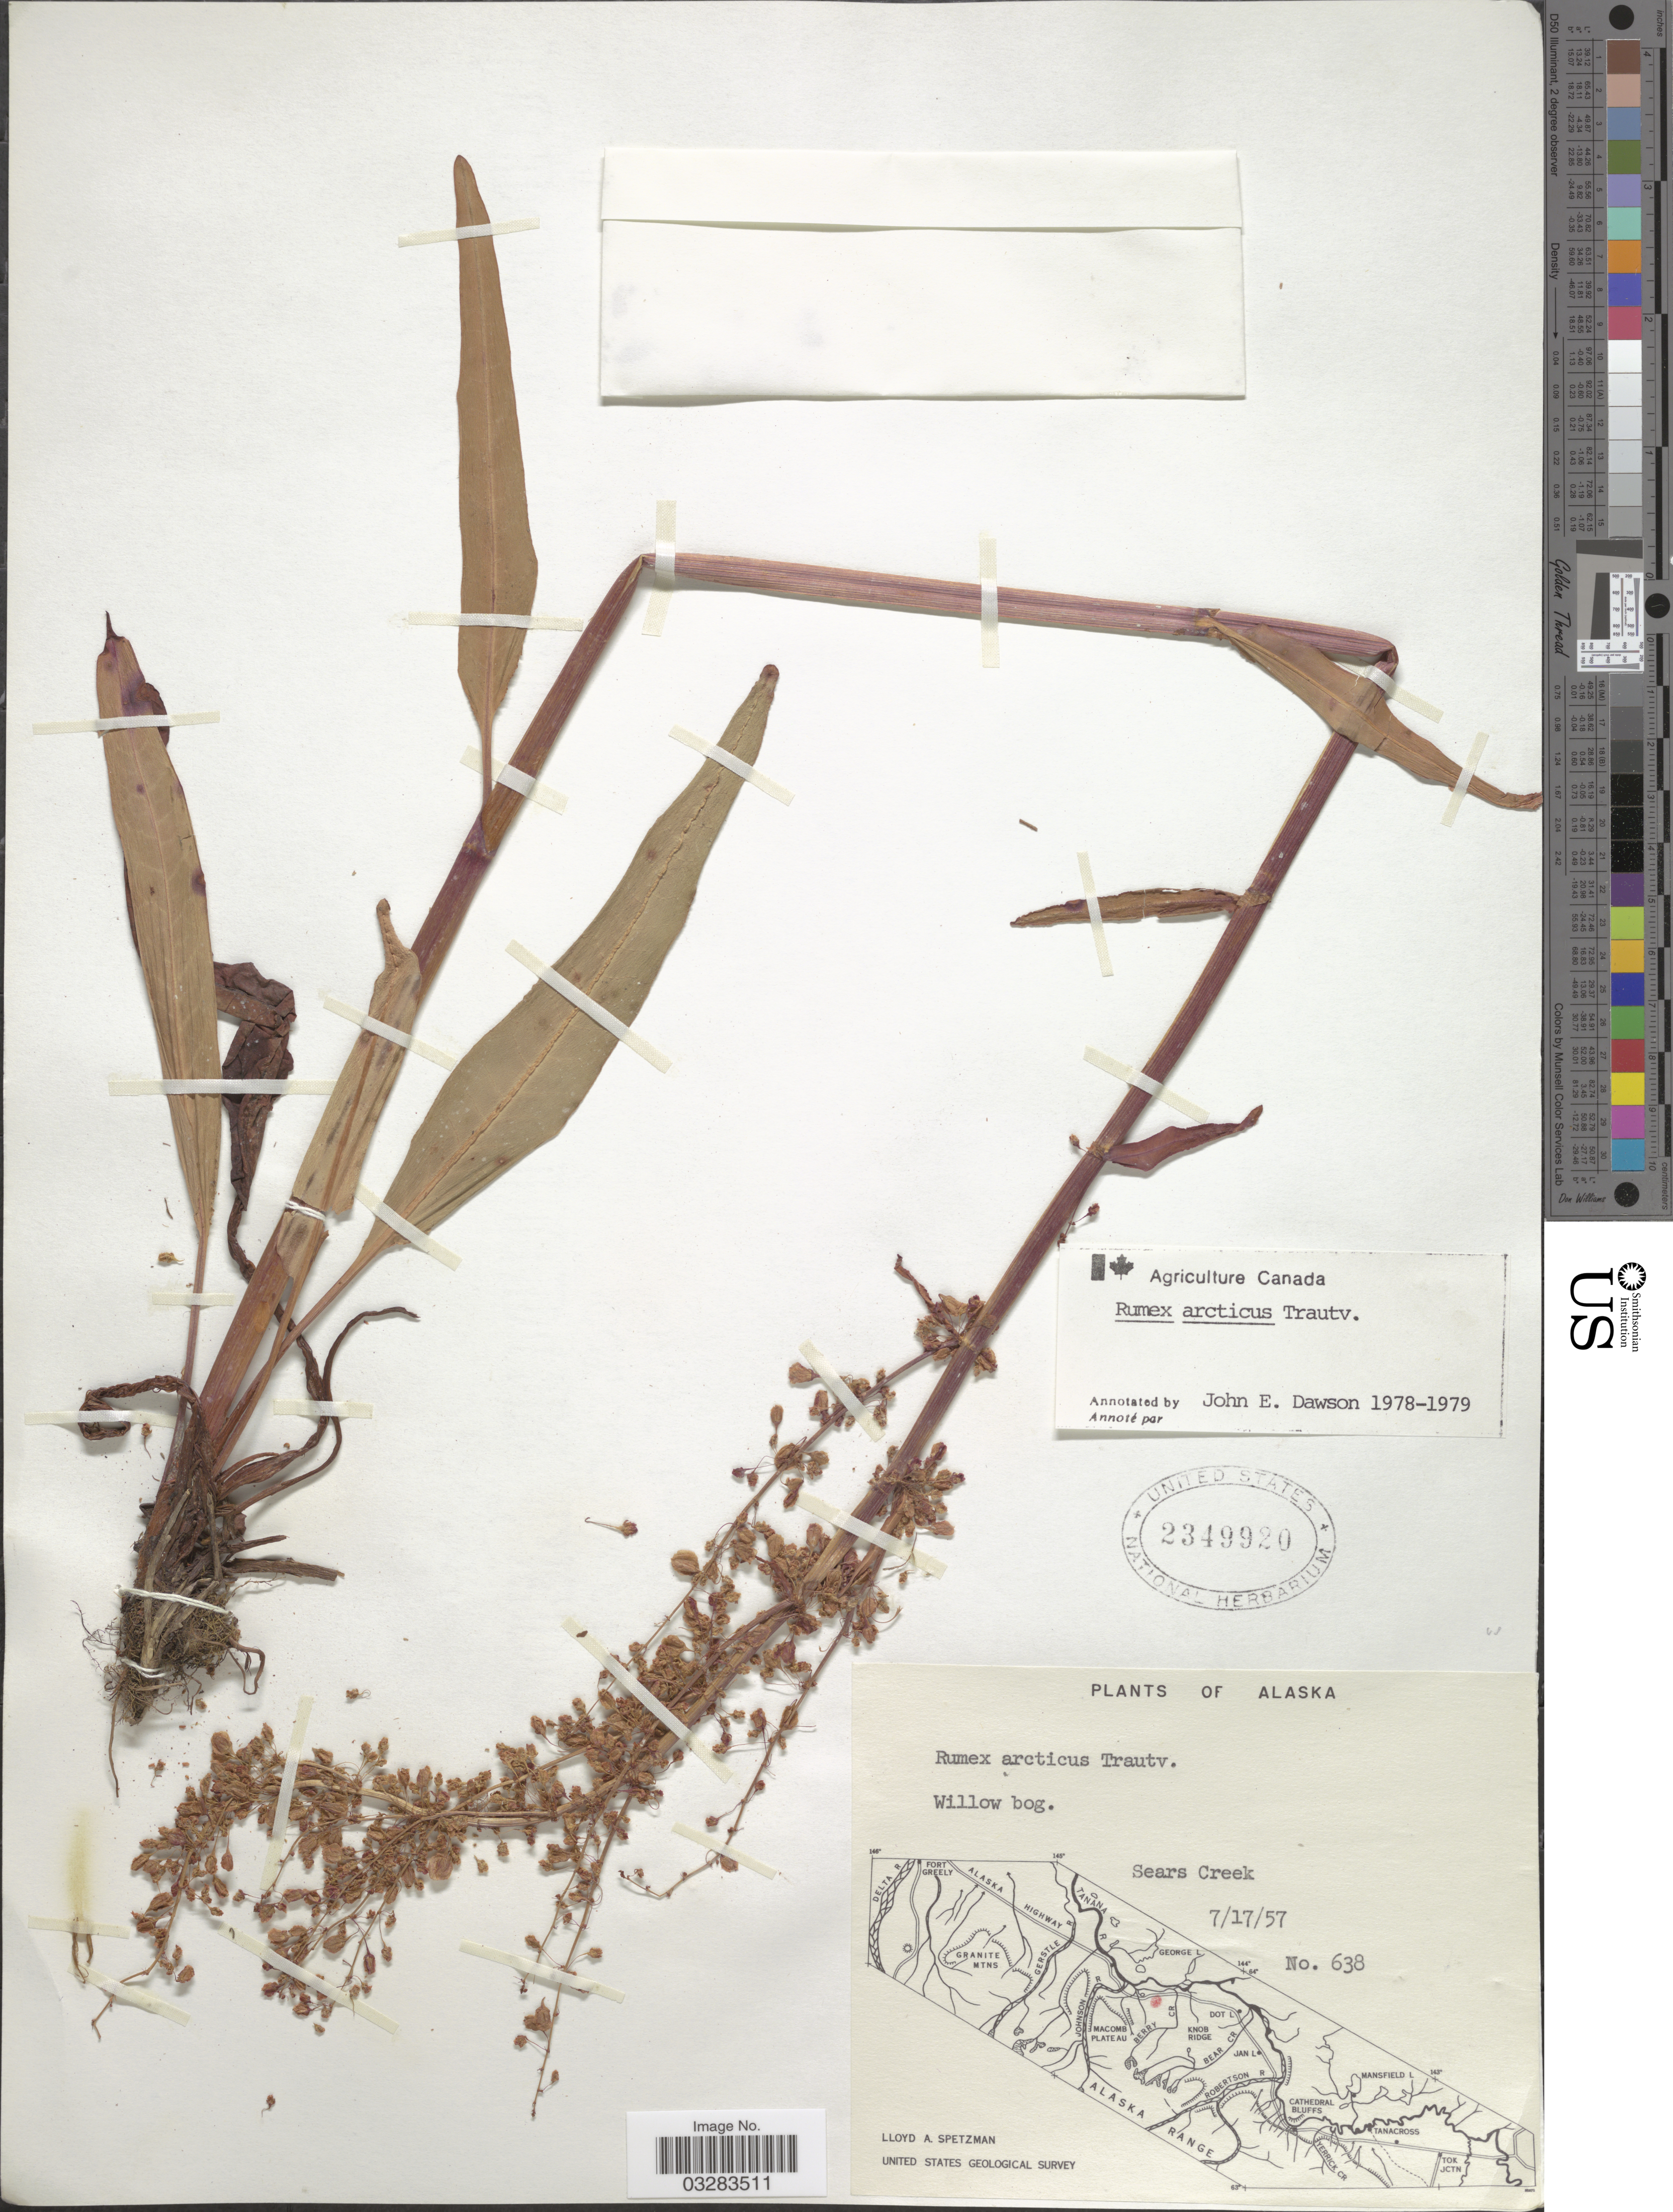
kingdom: Plantae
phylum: Tracheophyta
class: Magnoliopsida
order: Caryophyllales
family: Polygonaceae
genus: Rumex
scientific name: Rumex arcticus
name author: Trautv.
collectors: L. Spetzman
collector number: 638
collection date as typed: Transcribed d/m/y: 17/7/57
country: United States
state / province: Alaska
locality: Sears Creek.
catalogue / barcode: US 2349920